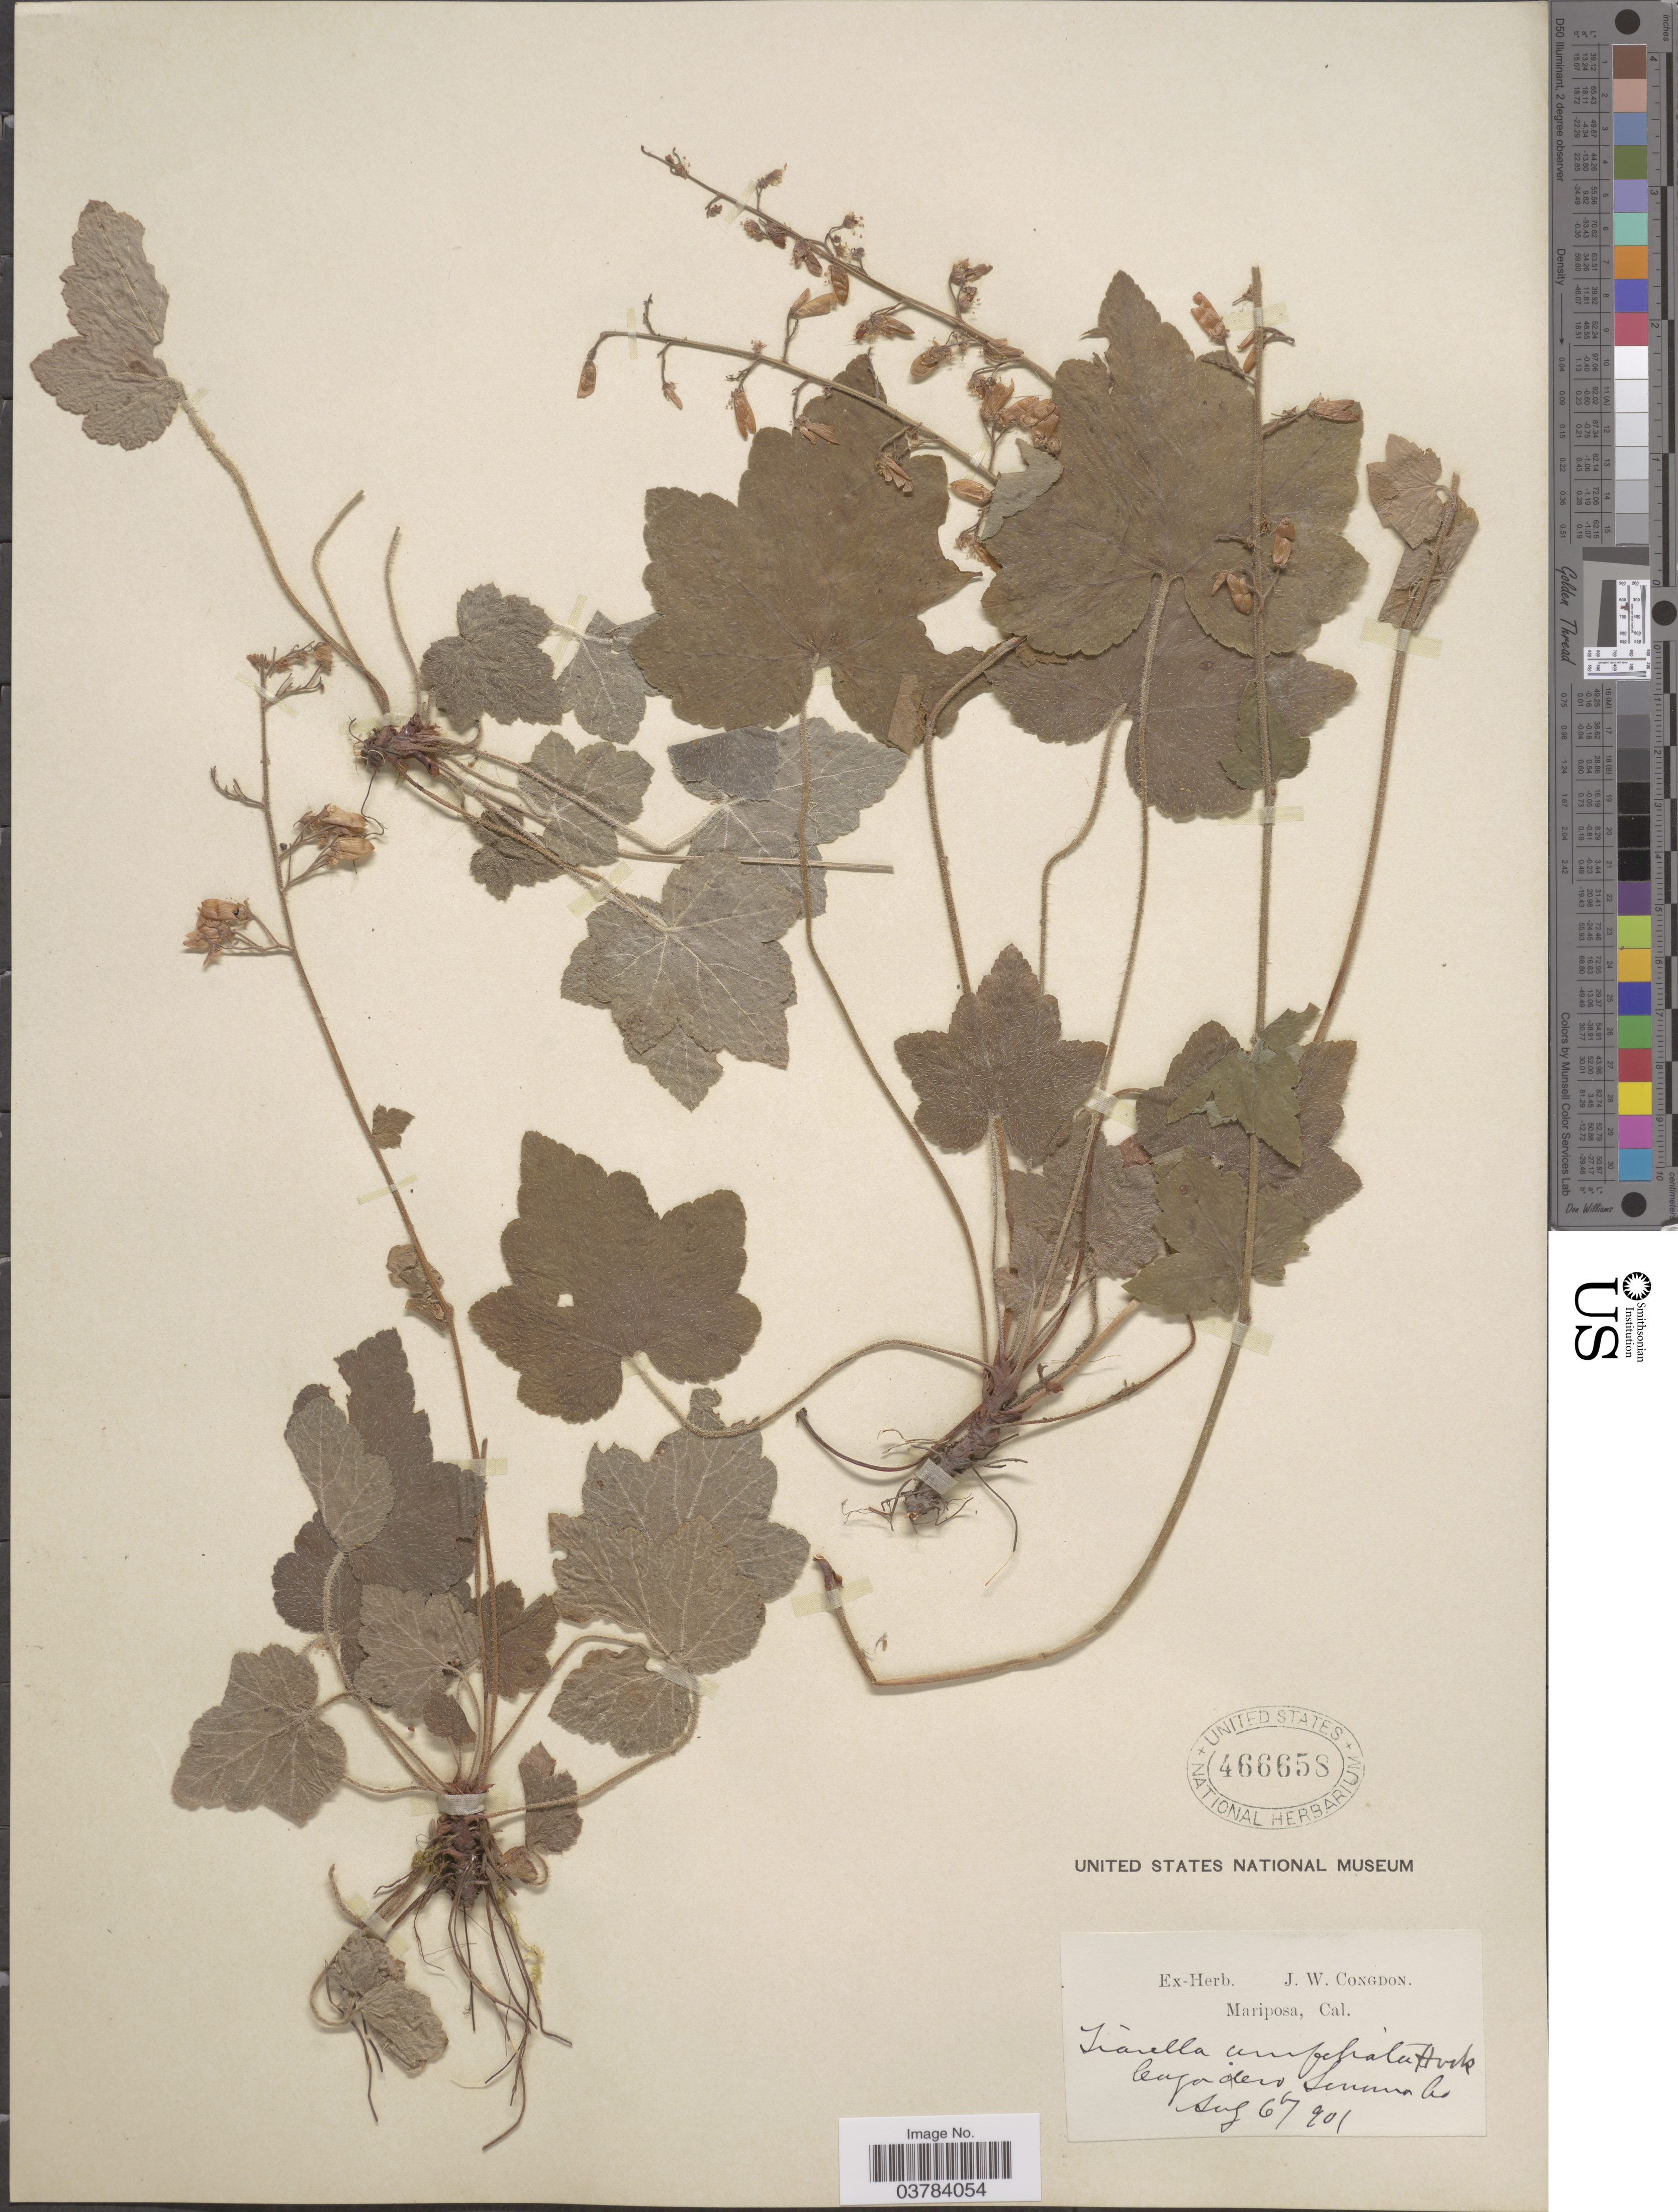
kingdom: Plantae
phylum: Tracheophyta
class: Magnoliopsida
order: Saxifragales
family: Saxifragaceae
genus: Tiarella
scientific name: Tiarella unifoliata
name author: Hook.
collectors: ex herb. J. W. Congdon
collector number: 901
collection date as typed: Transcribed d/m/y: /8/67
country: United States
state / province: California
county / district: Sonoma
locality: Bajadero, Sonoma Co.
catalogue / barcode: US 466658